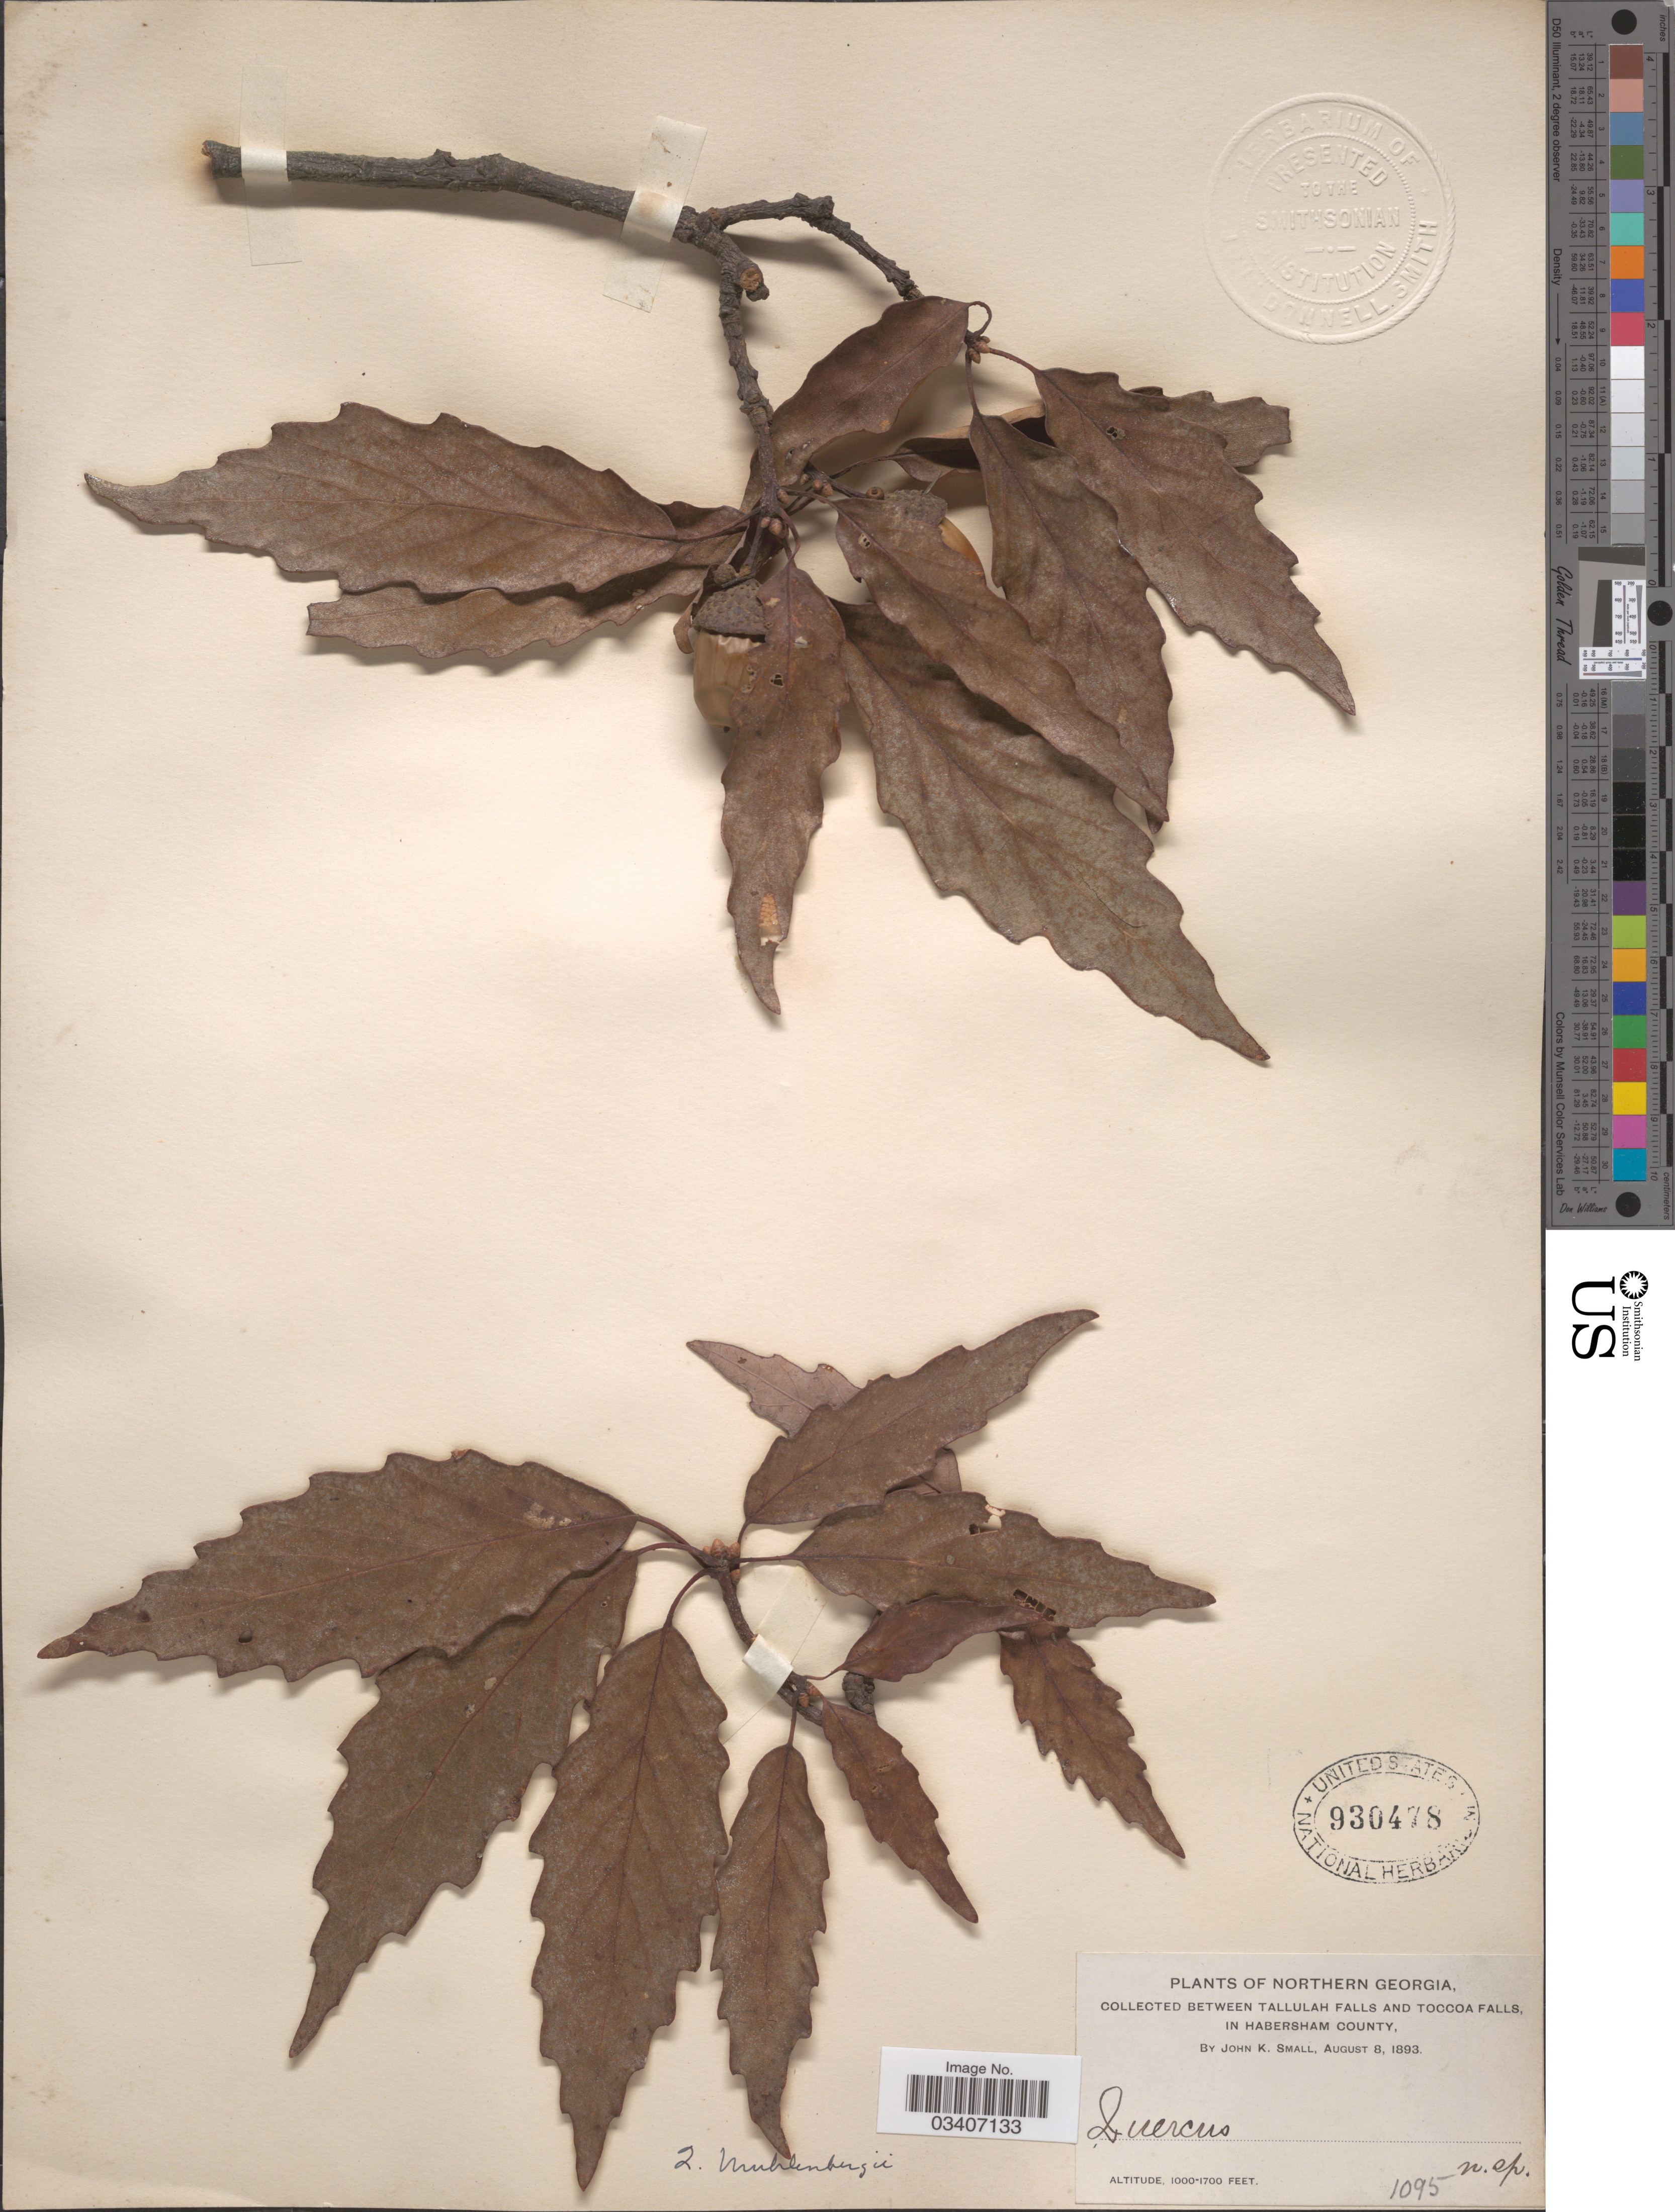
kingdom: Plantae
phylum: Tracheophyta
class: Magnoliopsida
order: Fagales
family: Fagaceae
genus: Quercus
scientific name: Quercus muehlenbergii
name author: Engelm.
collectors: J. K. Small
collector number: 1095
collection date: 1893-08-08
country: United States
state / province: Georgia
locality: Northern Georgia. Between Tallulah Falls and Toccoa Falls, in Habersham County.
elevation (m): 305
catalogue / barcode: US 930478